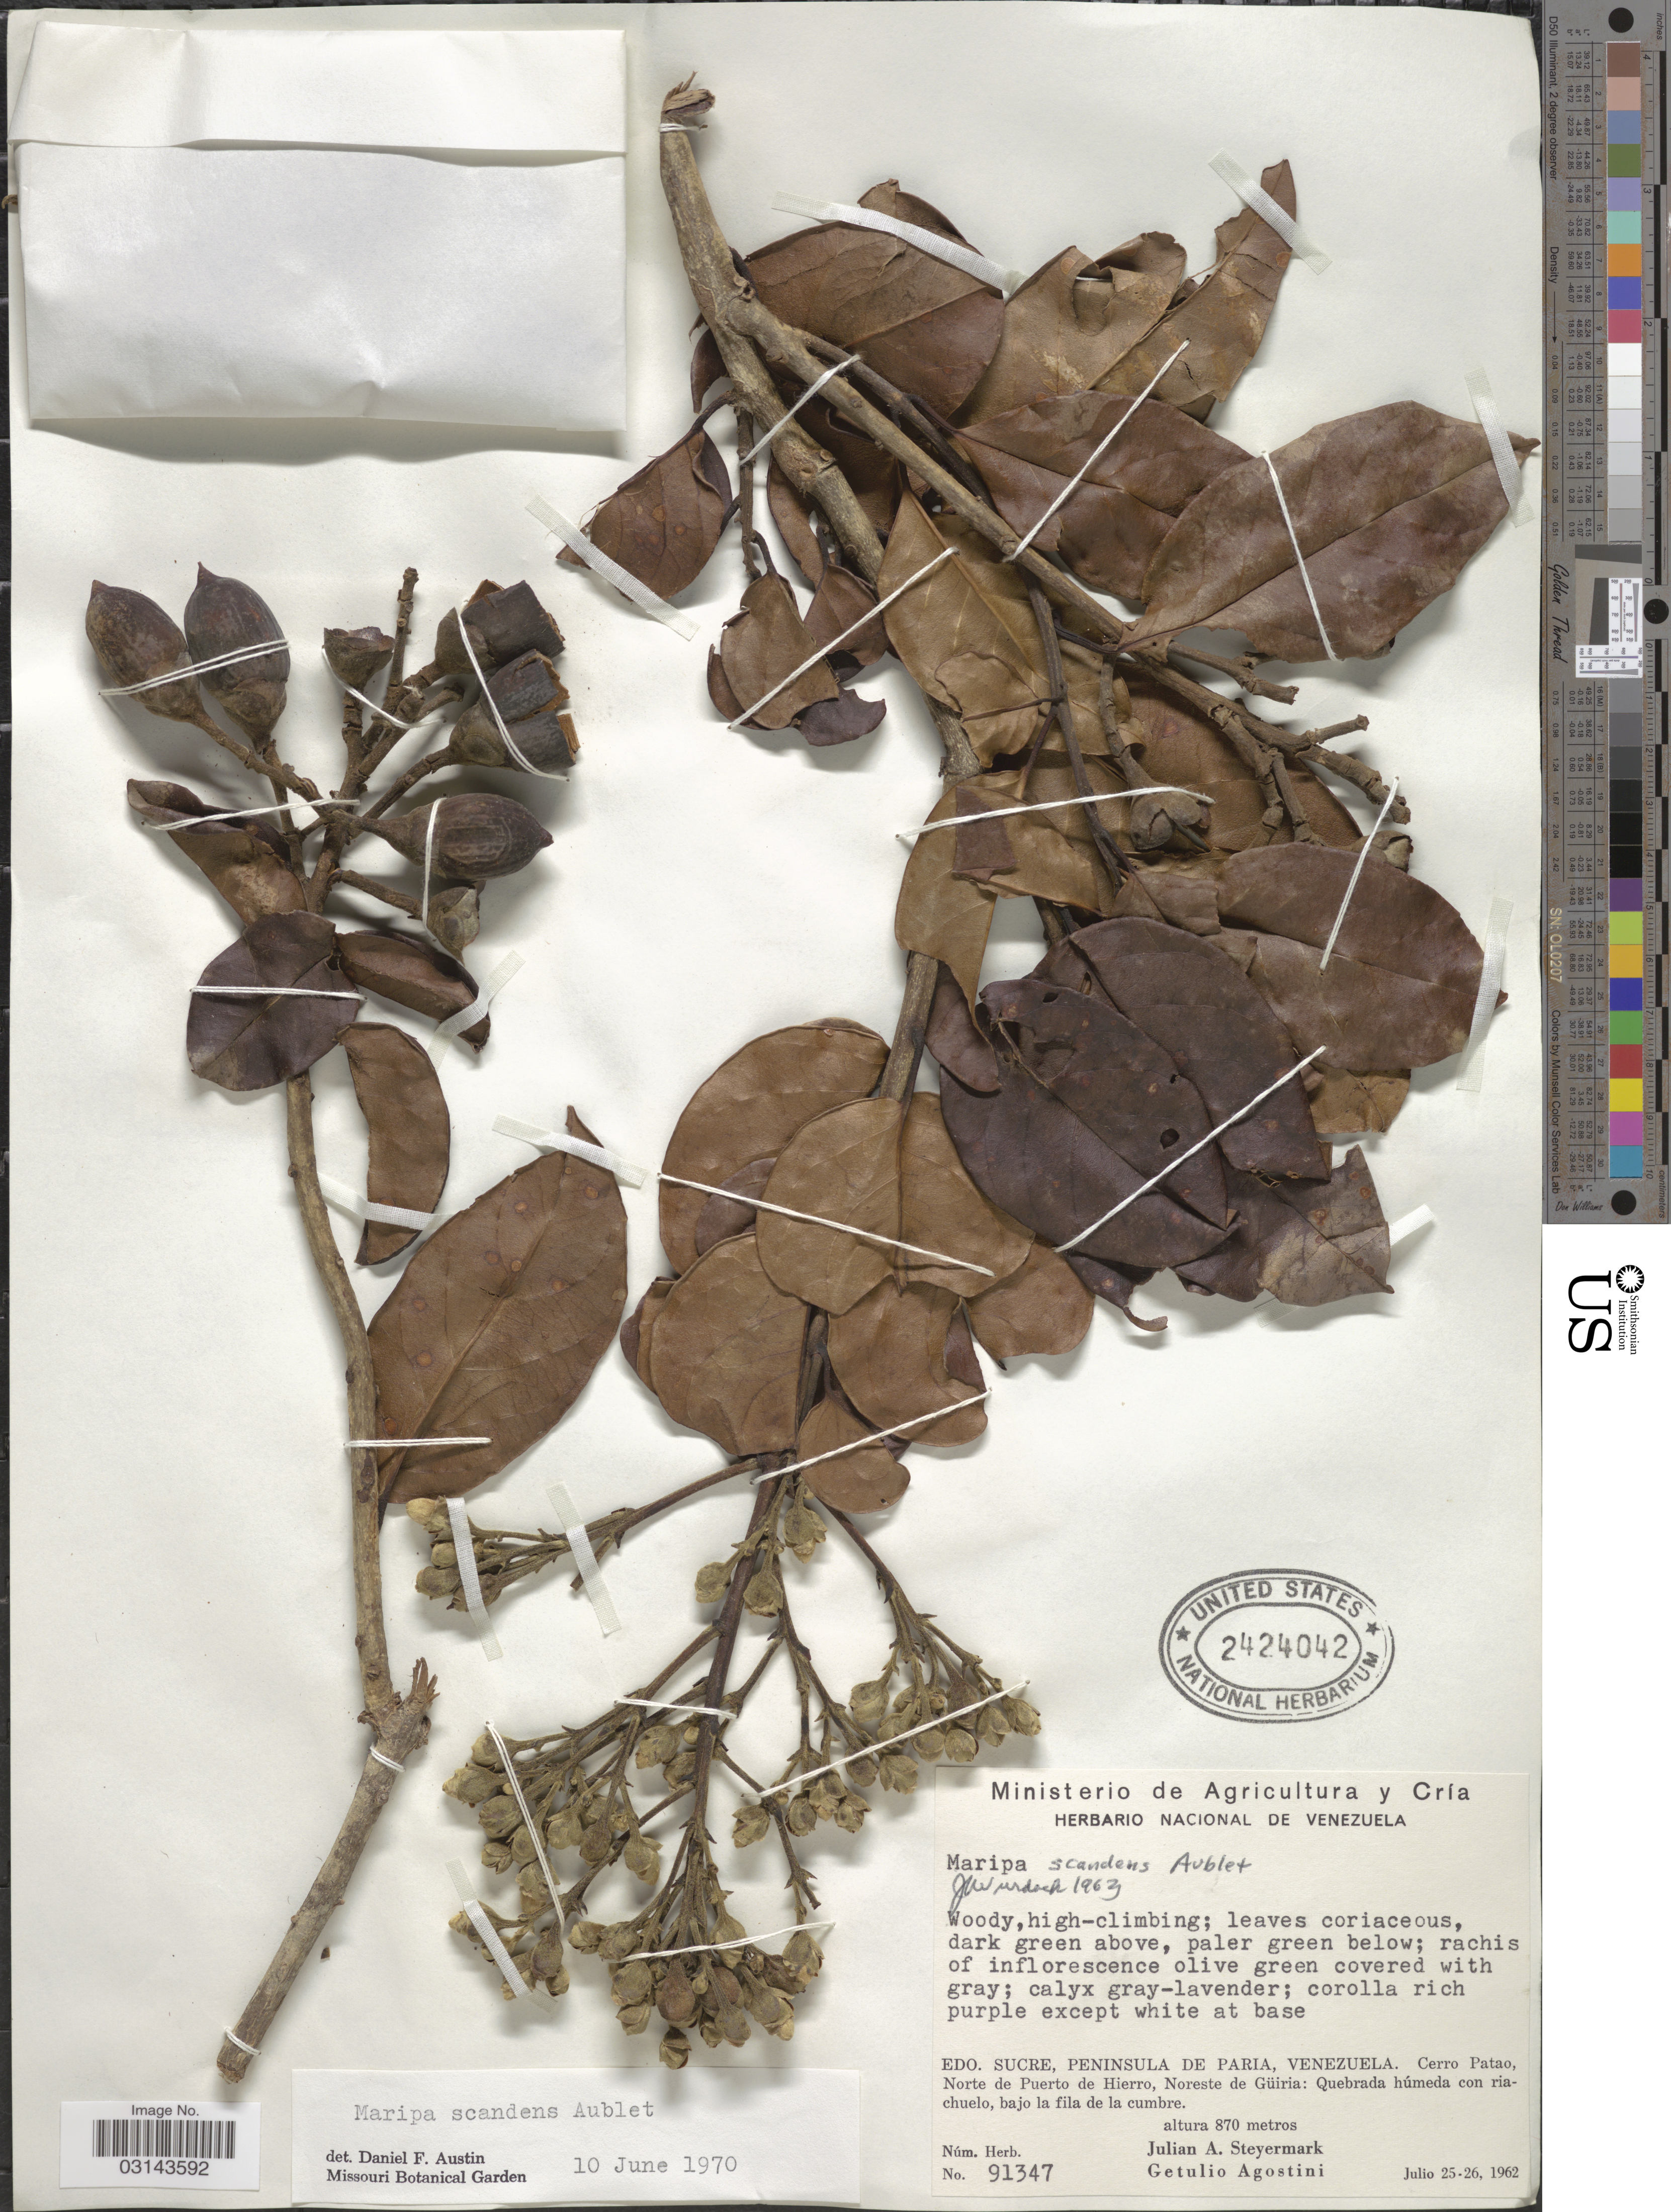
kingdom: Plantae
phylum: Tracheophyta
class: Magnoliopsida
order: Solanales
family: Convolvulaceae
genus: Maripa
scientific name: Maripa scandens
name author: Aubl.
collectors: J. Steyermark & G. Agostini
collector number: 91347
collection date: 1962-07-25/1962-07-26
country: Venezuela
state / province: Sucre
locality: Peninsula de Paria. Cerro Patao, Norte de Puerto de Hierro, Noreste de Güira: Quebrada húmeda con riachuelo, bajo la fila de la cumbre.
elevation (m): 870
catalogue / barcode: US 2424042